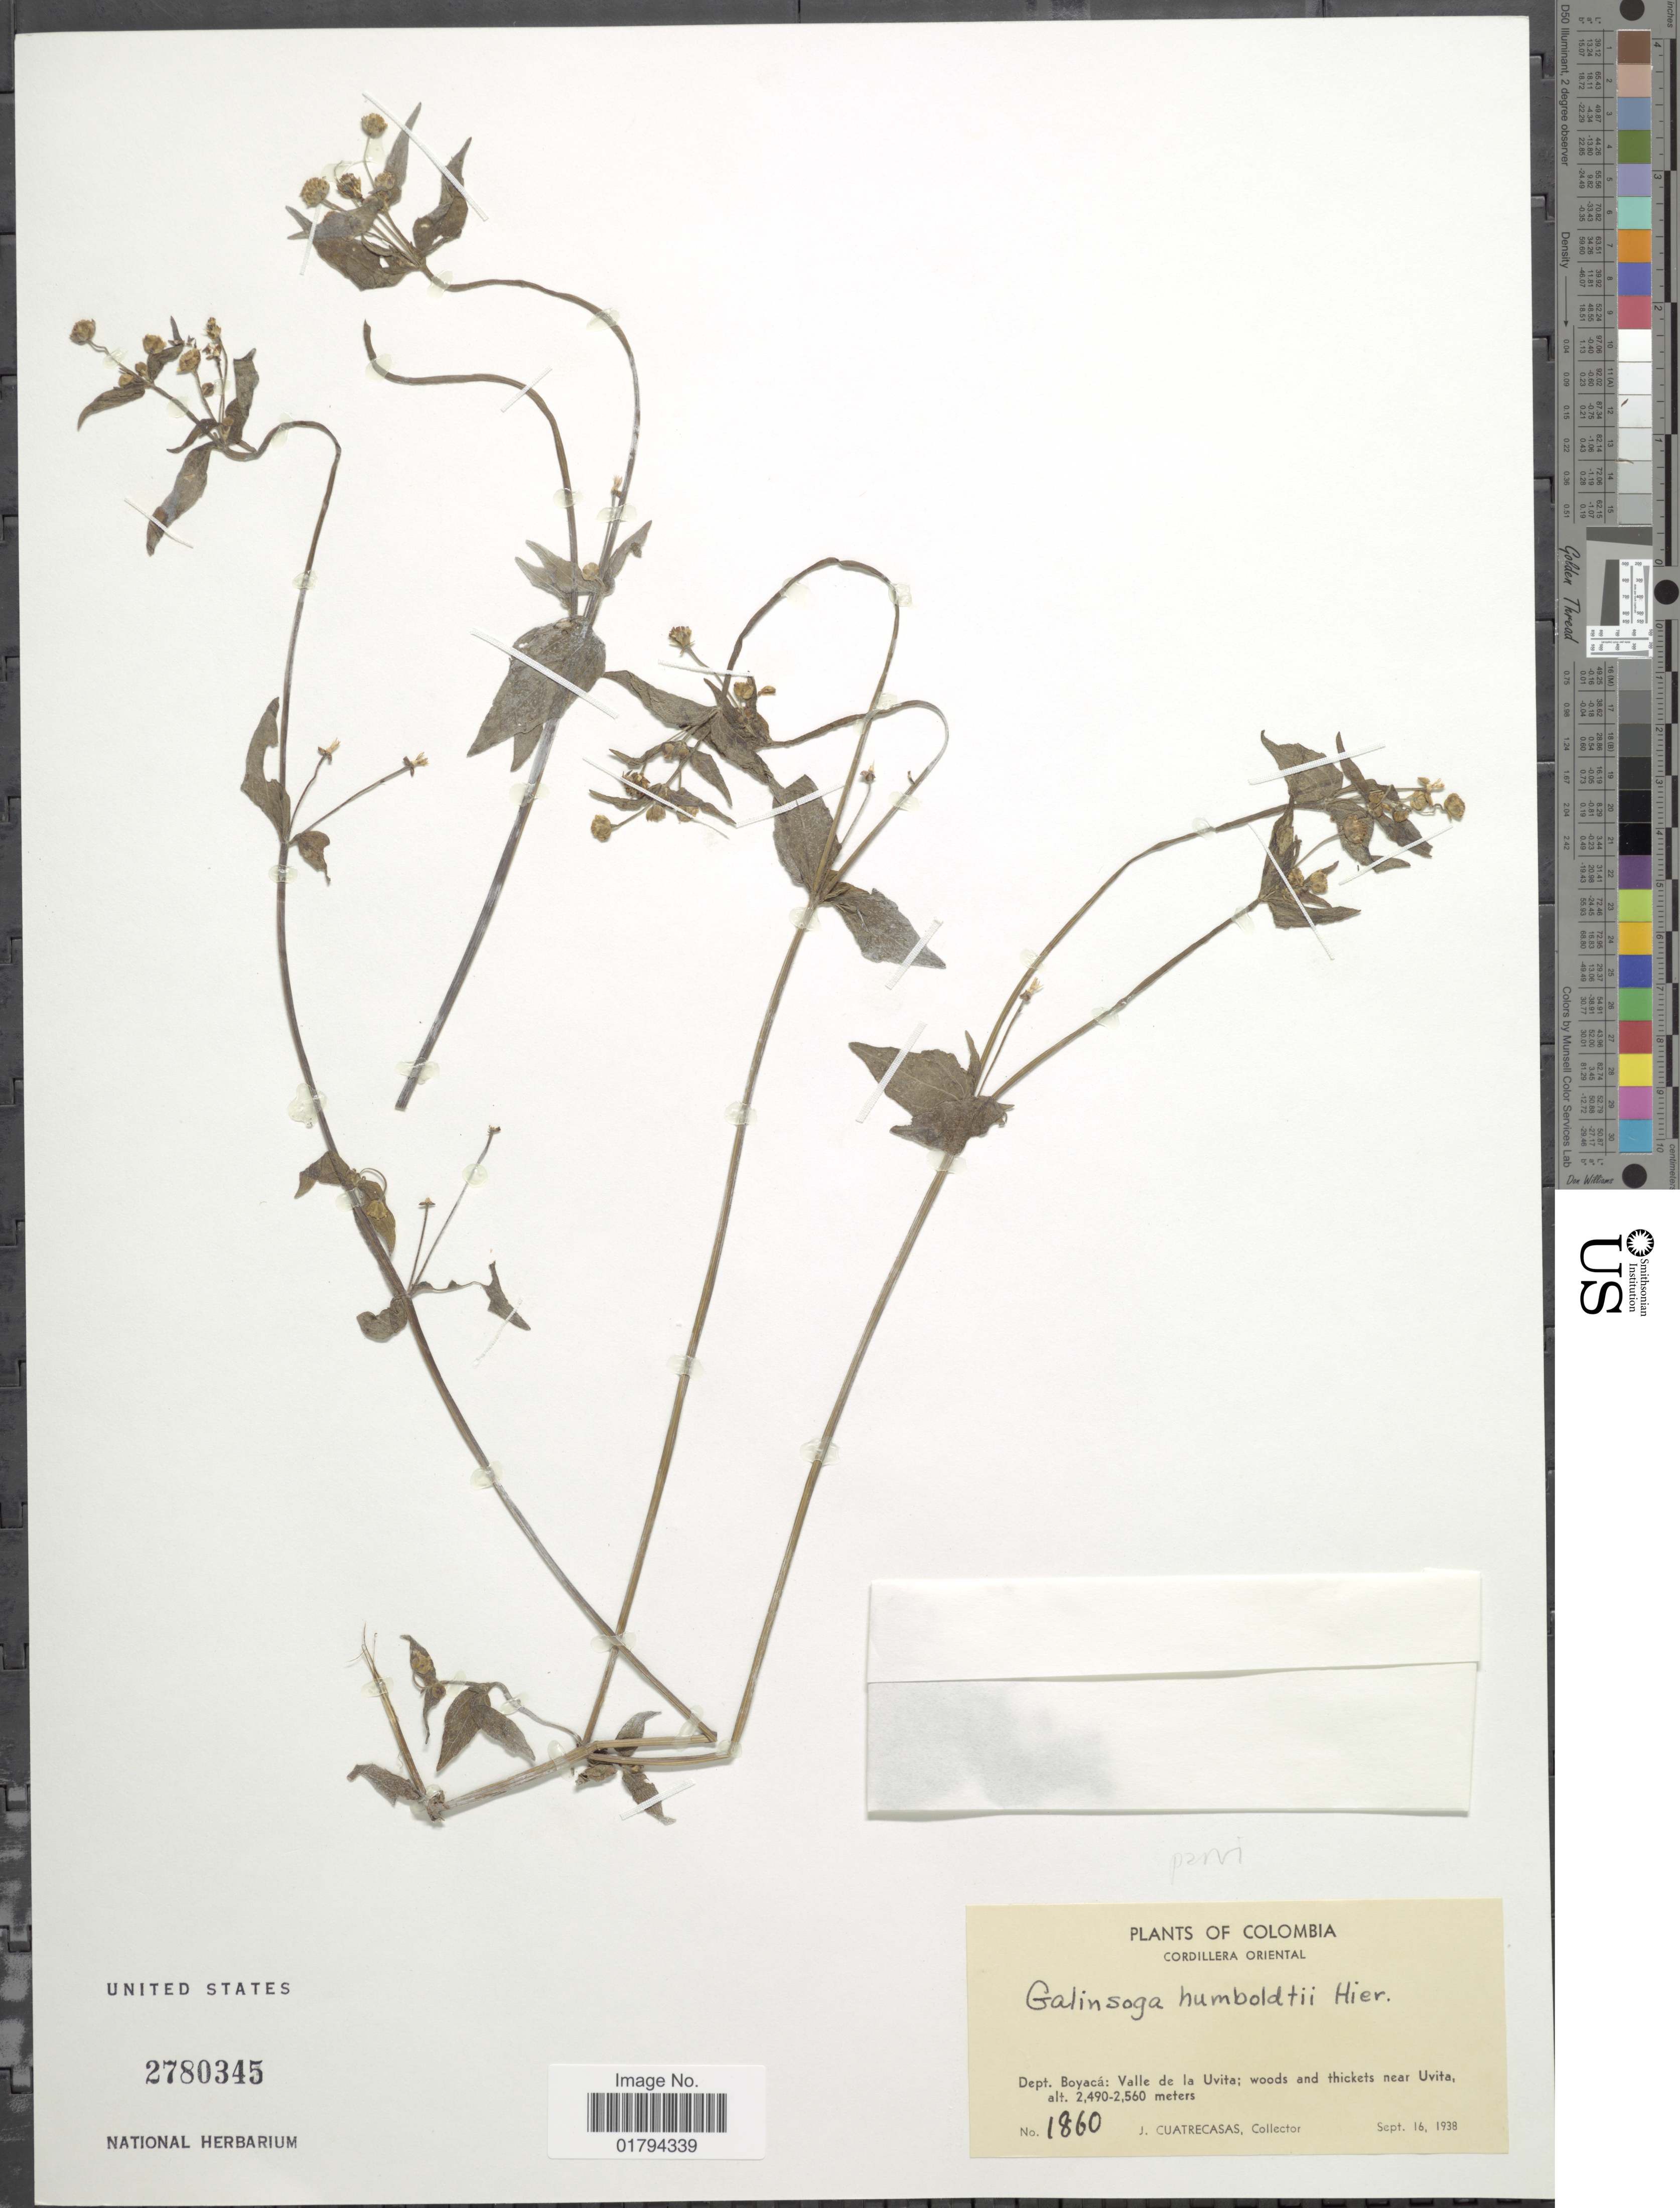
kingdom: Plantae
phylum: Tracheophyta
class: Magnoliopsida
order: Asterales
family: Asteraceae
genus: Galinsoga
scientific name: Galinsoga humboldtii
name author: Hieron.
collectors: J. Cuatrecasas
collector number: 1860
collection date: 1938-09-16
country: Colombia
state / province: Boyacá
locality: Cordillera Oriental, Valle de la Uvita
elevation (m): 2490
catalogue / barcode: US 2780345